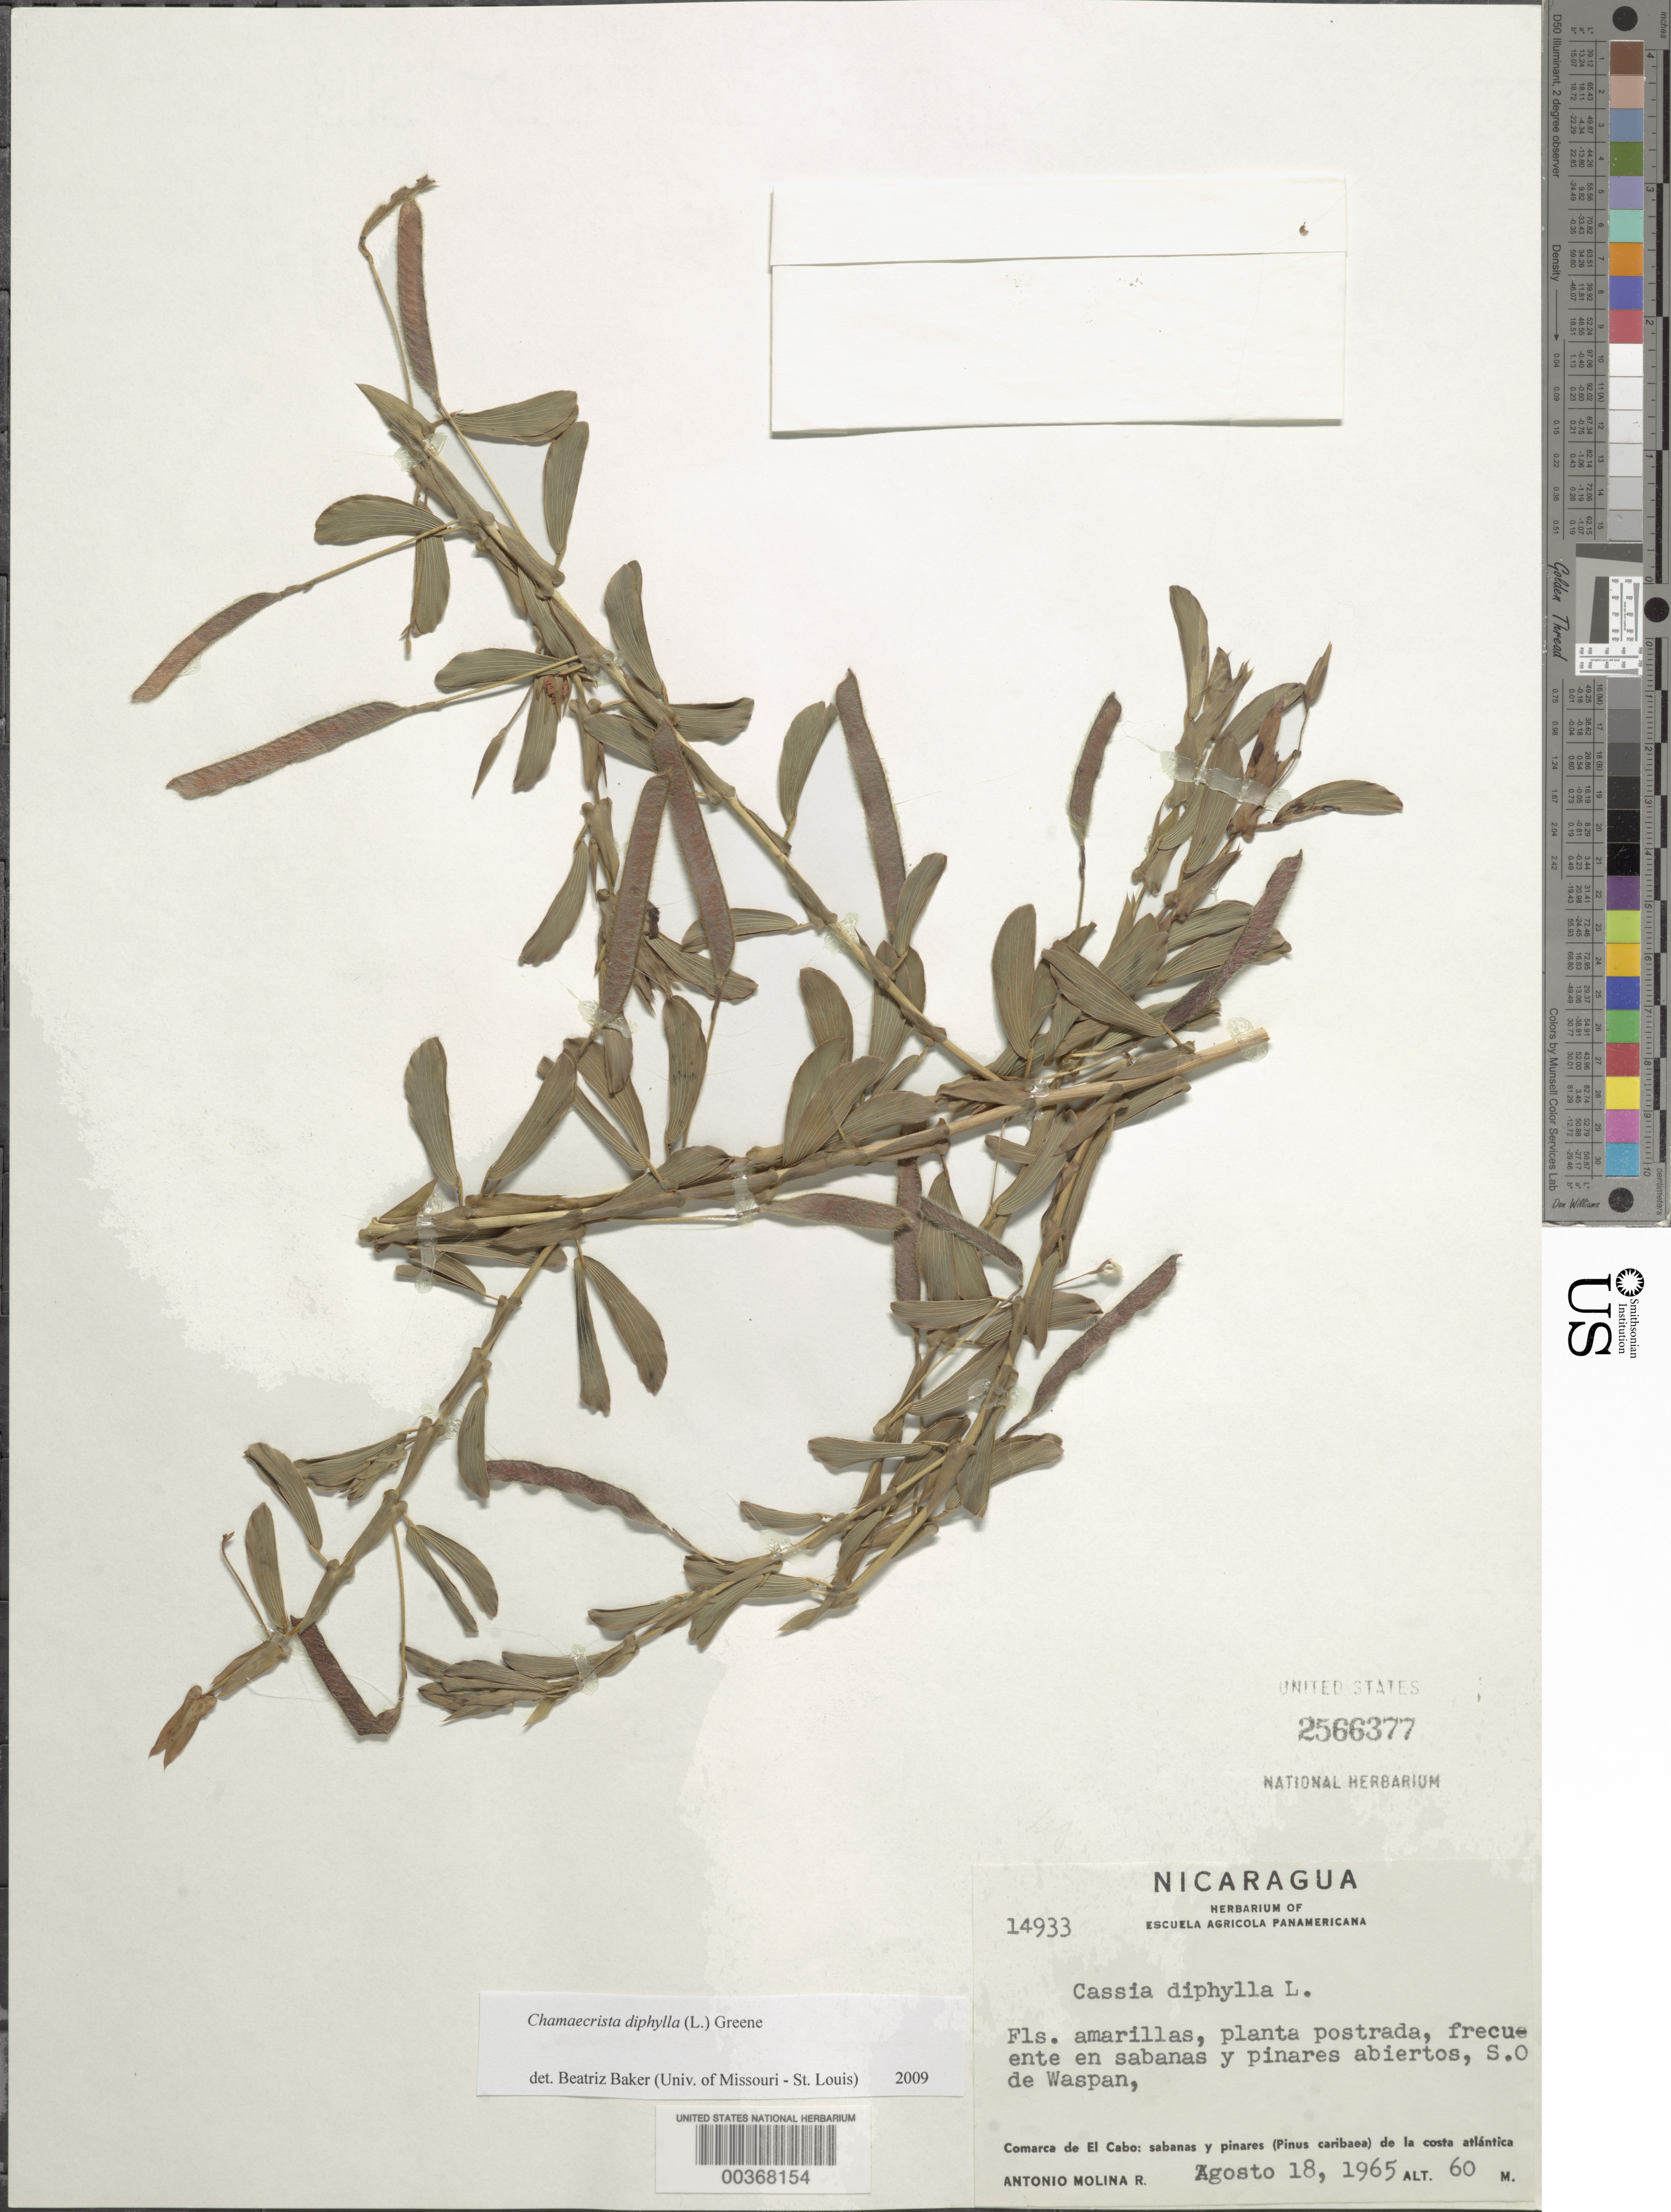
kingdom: Plantae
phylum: Tracheophyta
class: Magnoliopsida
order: Fabales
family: Fabaceae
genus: Chamaecrista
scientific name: Chamaecrista diphylla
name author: (L.) Greene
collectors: A. Molina R. & R. W. Pohl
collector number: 14933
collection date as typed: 18 Aug 1965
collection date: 1965-08-18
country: Nicaragua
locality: Comarca del cabo; la costa atlantica; s.o. de waspan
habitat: Sabanas y pinares abiertos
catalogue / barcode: US 2566377